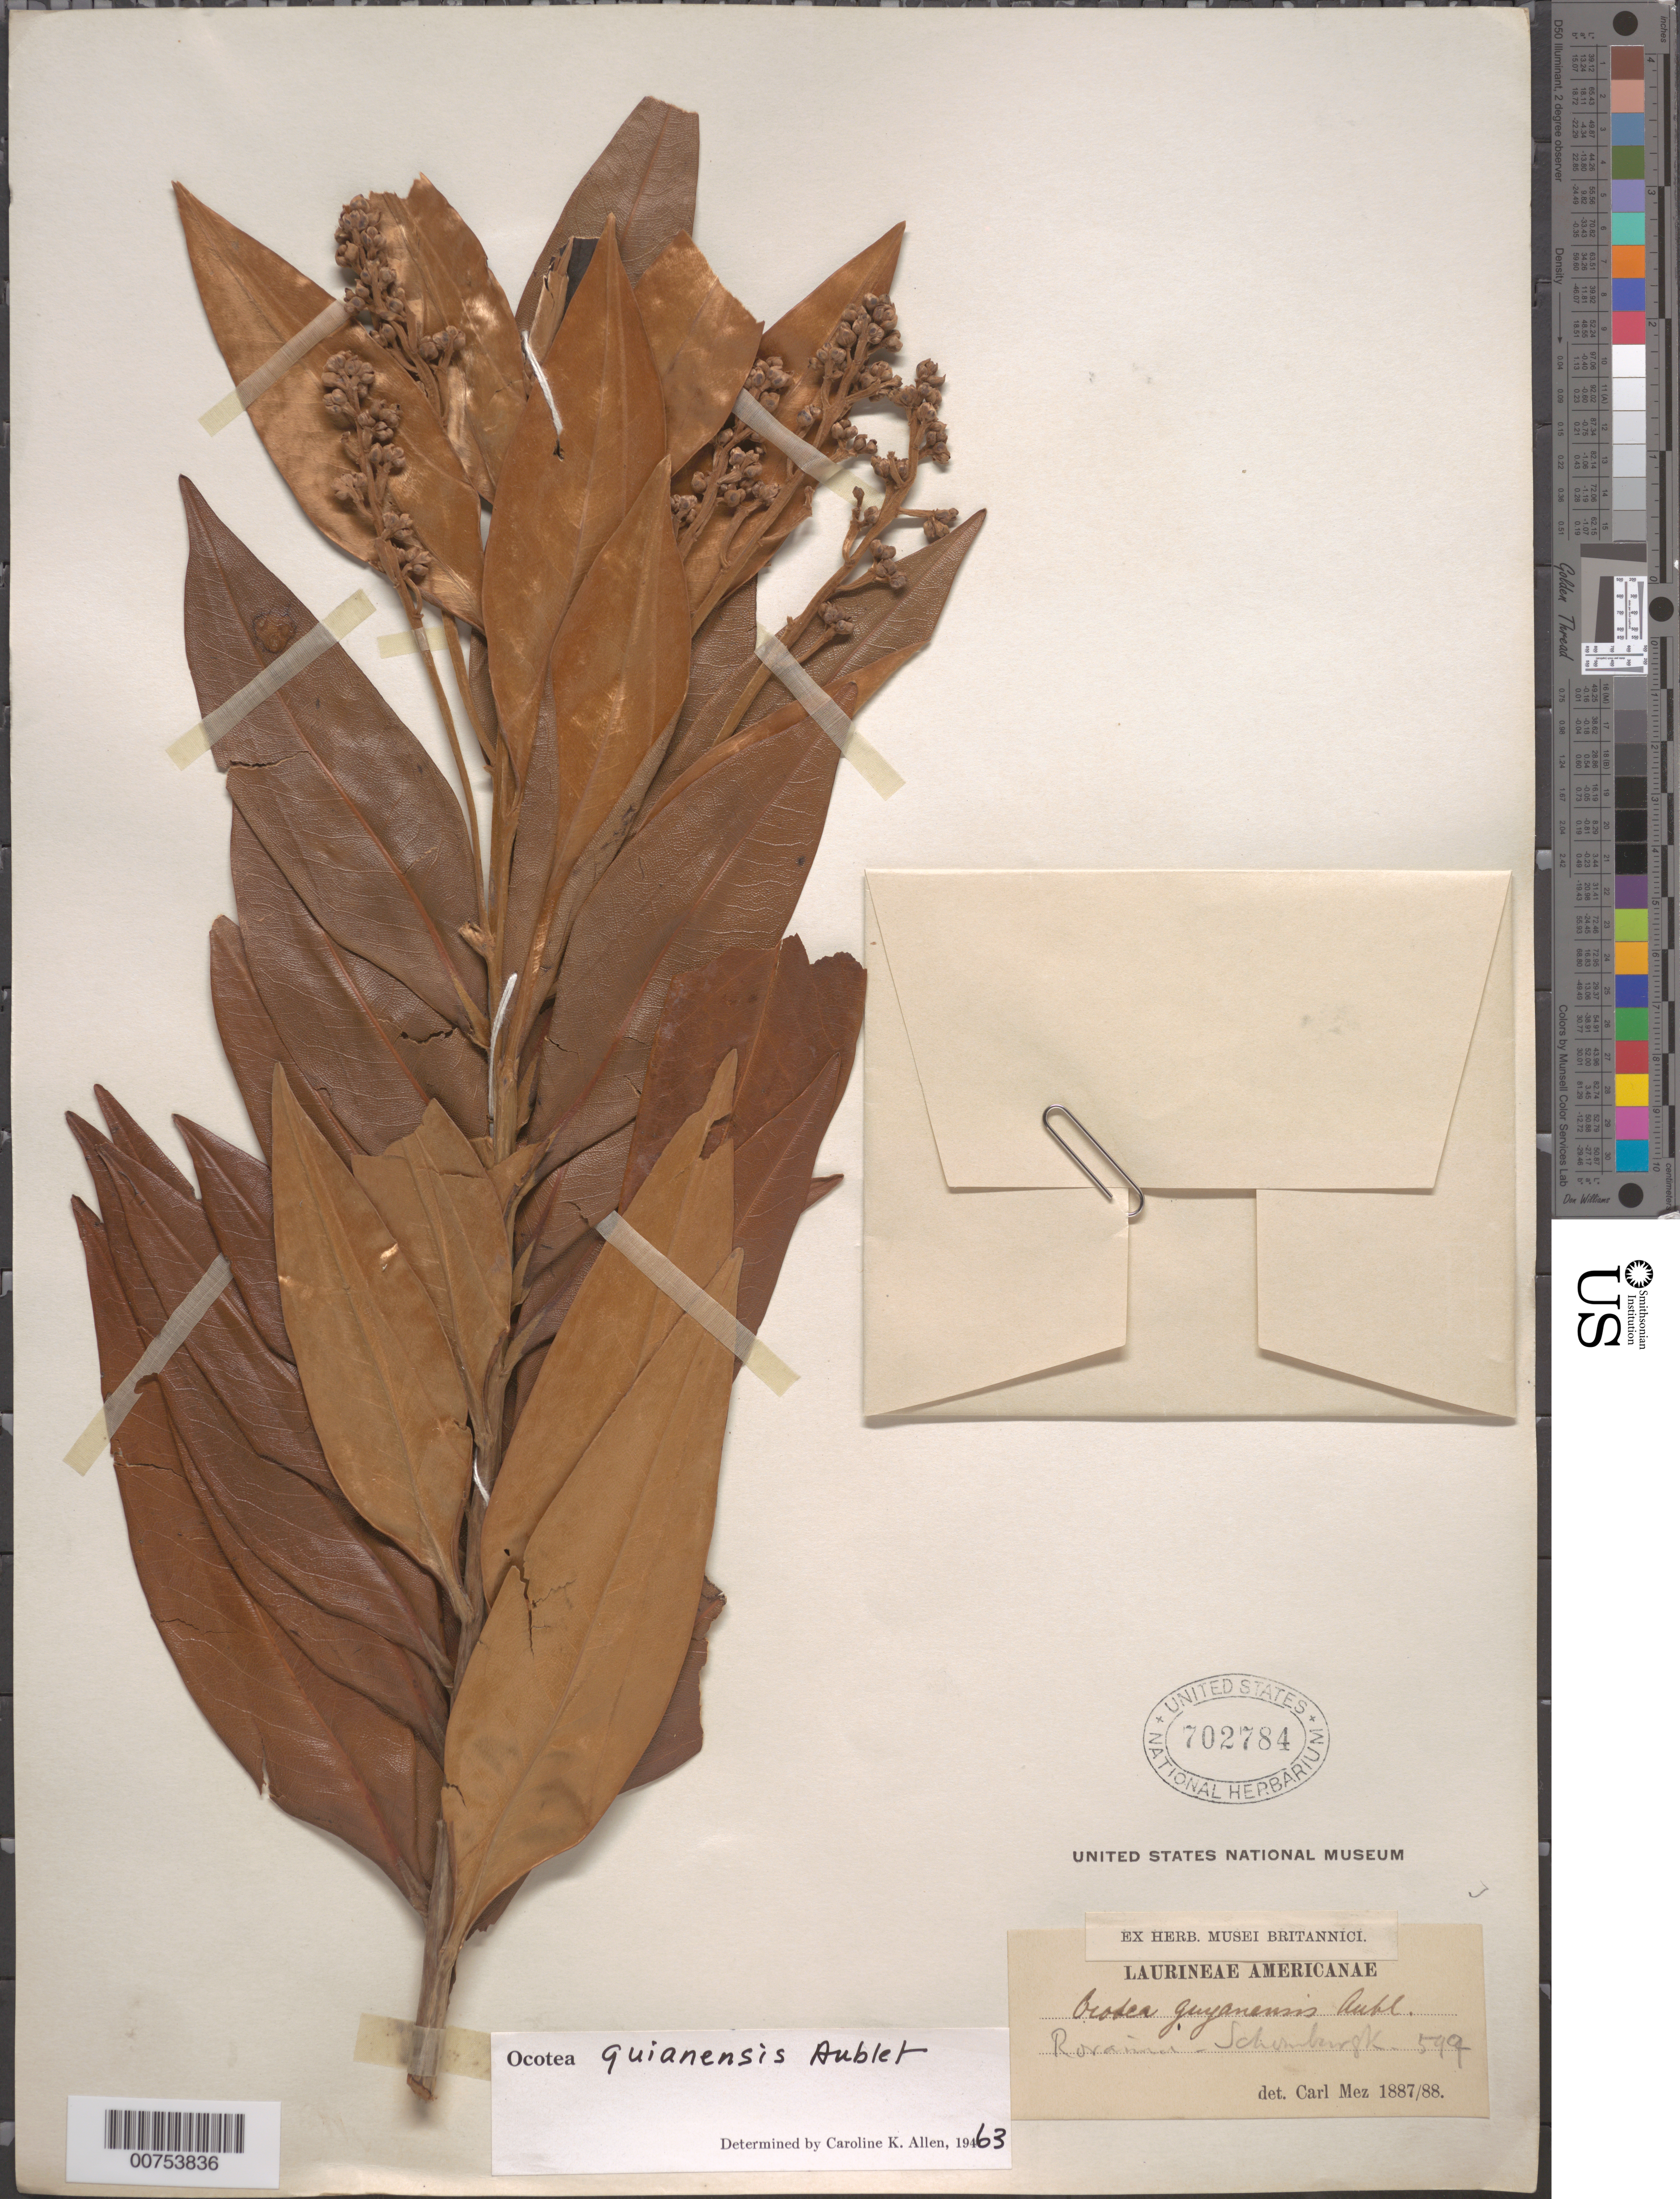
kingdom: Plantae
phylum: Tracheophyta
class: Magnoliopsida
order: Laurales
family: Lauraceae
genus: Ocotea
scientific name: Ocotea guianensis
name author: Aubl.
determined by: Allen, C. K.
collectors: -- Schomburgk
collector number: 599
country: Guyana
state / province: Cuyuni-Mazaruni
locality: Mt. Roraima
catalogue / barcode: US 702784